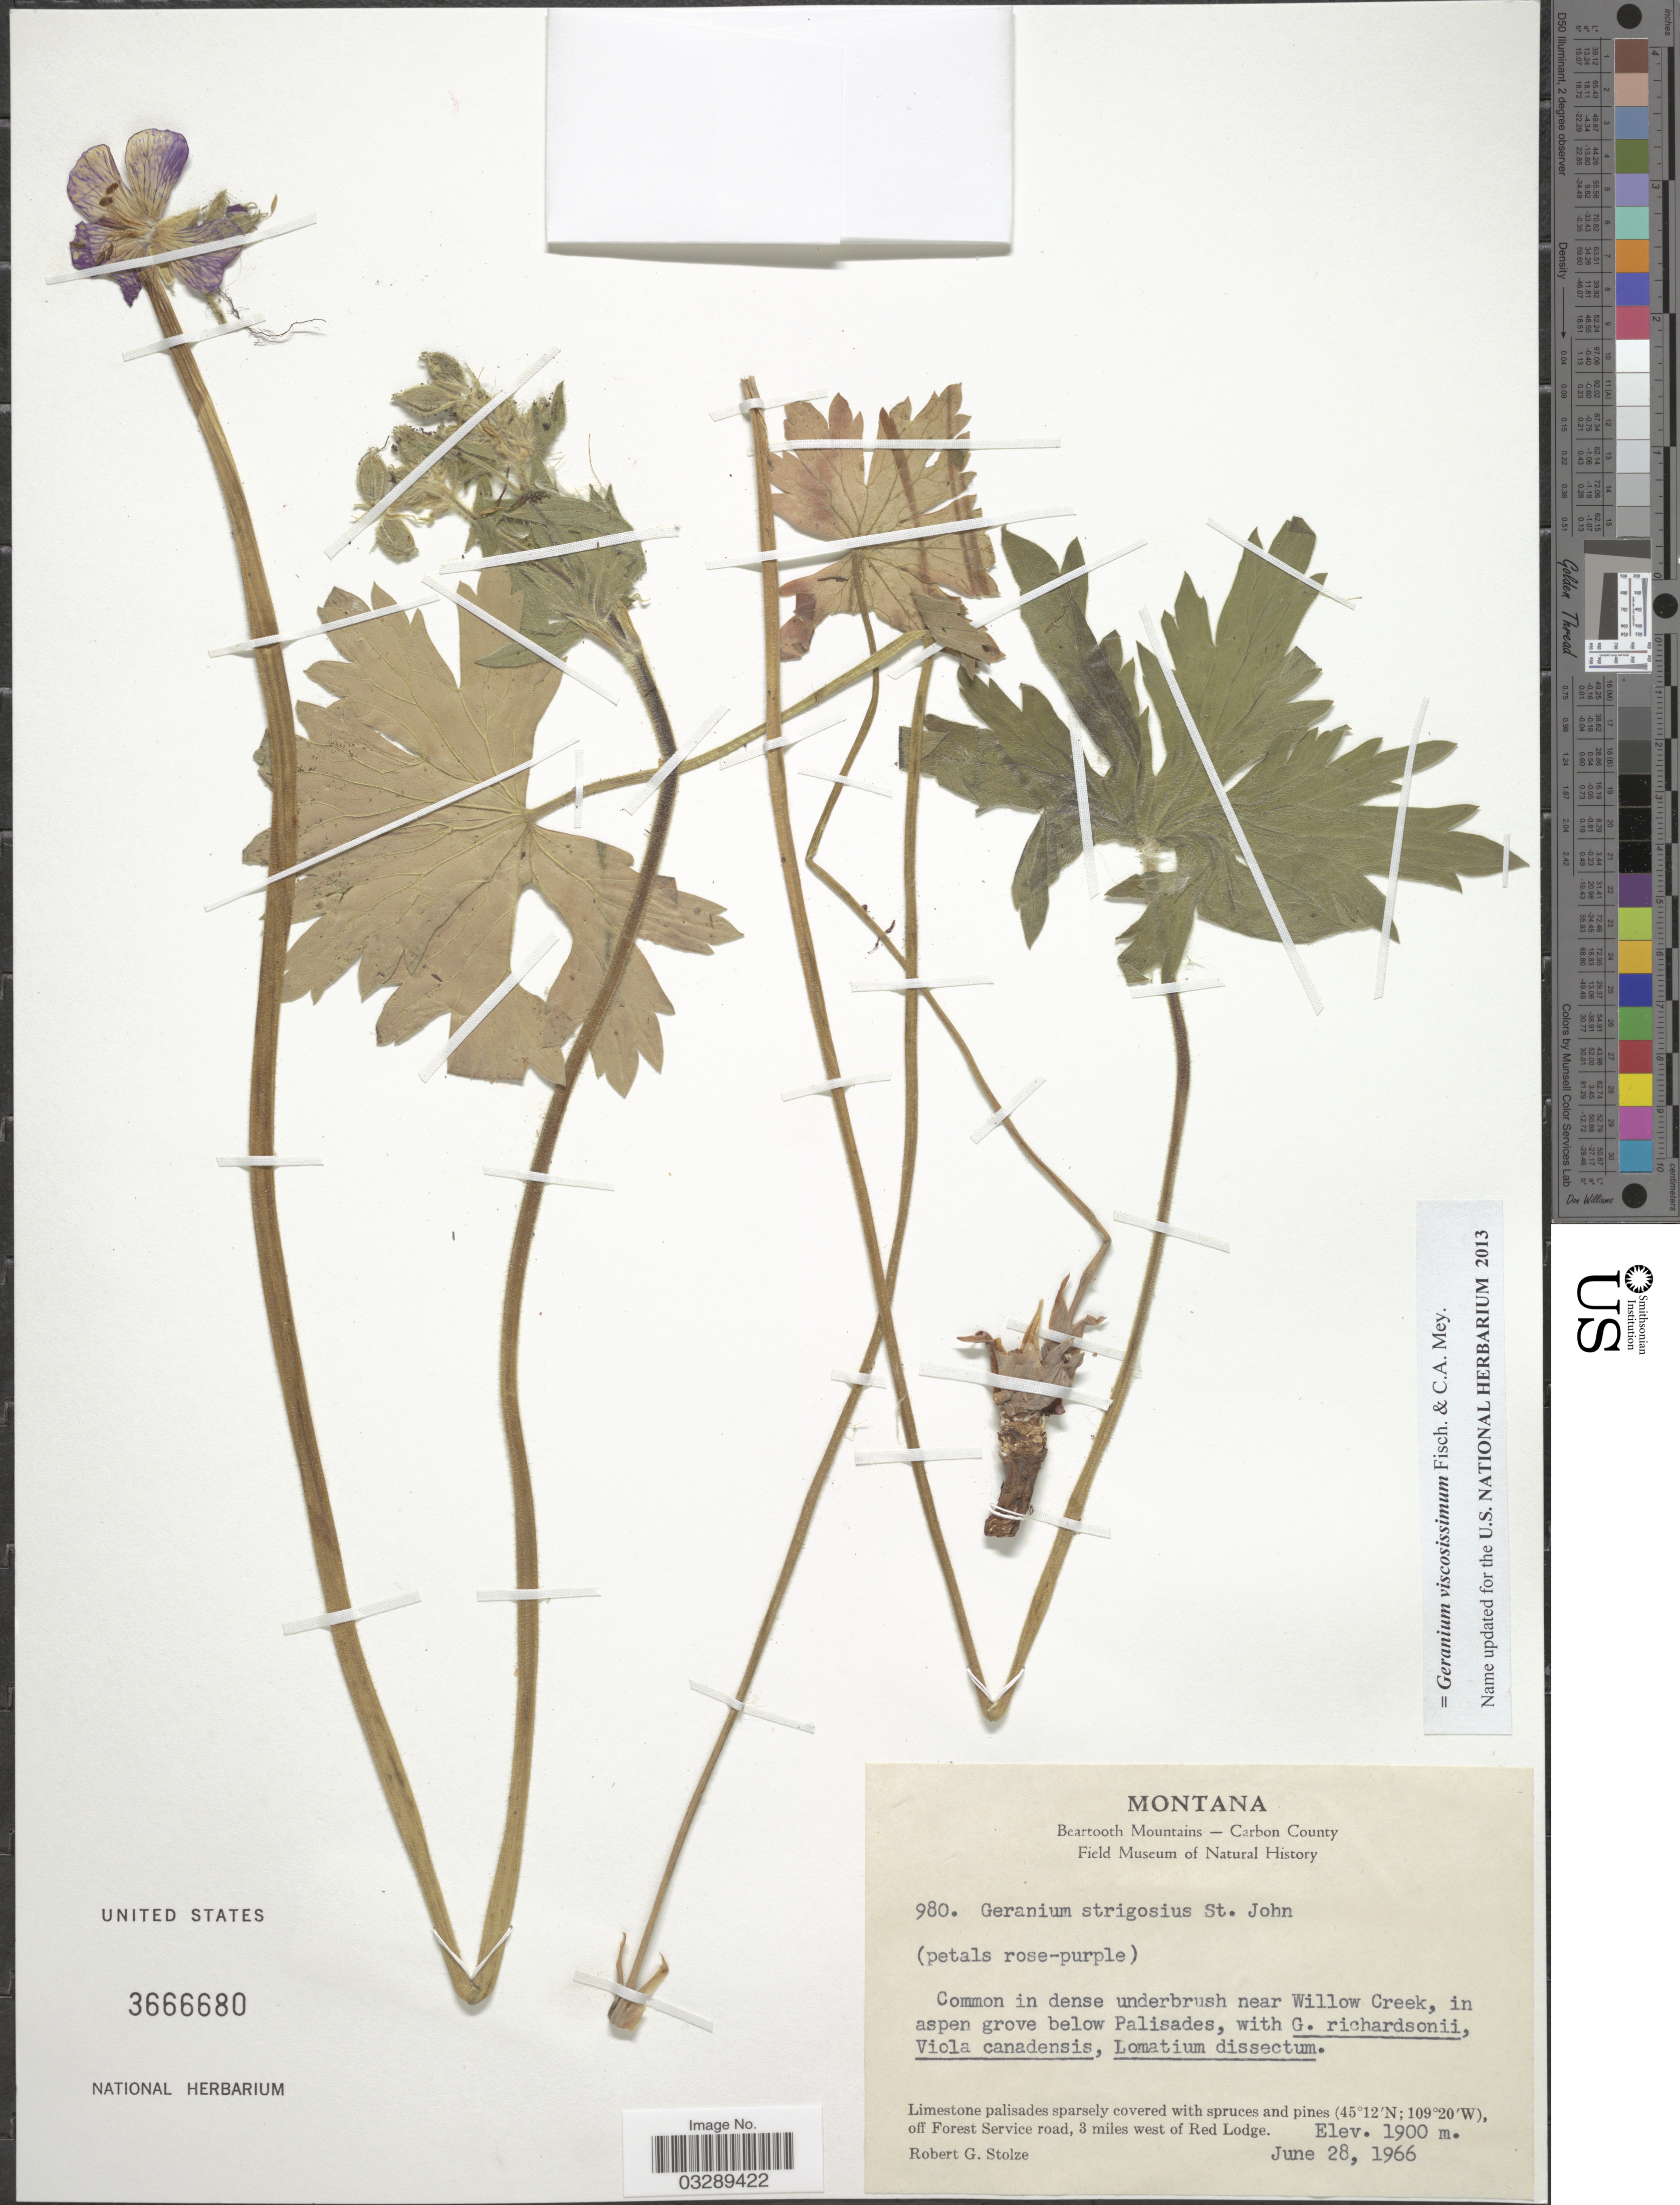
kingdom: Plantae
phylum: Tracheophyta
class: Magnoliopsida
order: Geraniales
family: Geraniaceae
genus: Geranium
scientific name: Geranium viscosissimum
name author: Fisch. & C.A. Mey.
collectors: R. G. Stolze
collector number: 980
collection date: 1966-06-28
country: United States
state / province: Montana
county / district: Carbon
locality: Beartooth Mountains - Carbon County. Common in dense underbrush near Willow Creek, in aspen grove below Palisades. Limestone palisades sparsely covered with spruces and pines, off Forest Service road, 3 miles west of Red Lodge.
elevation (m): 1900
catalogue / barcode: US 3666680